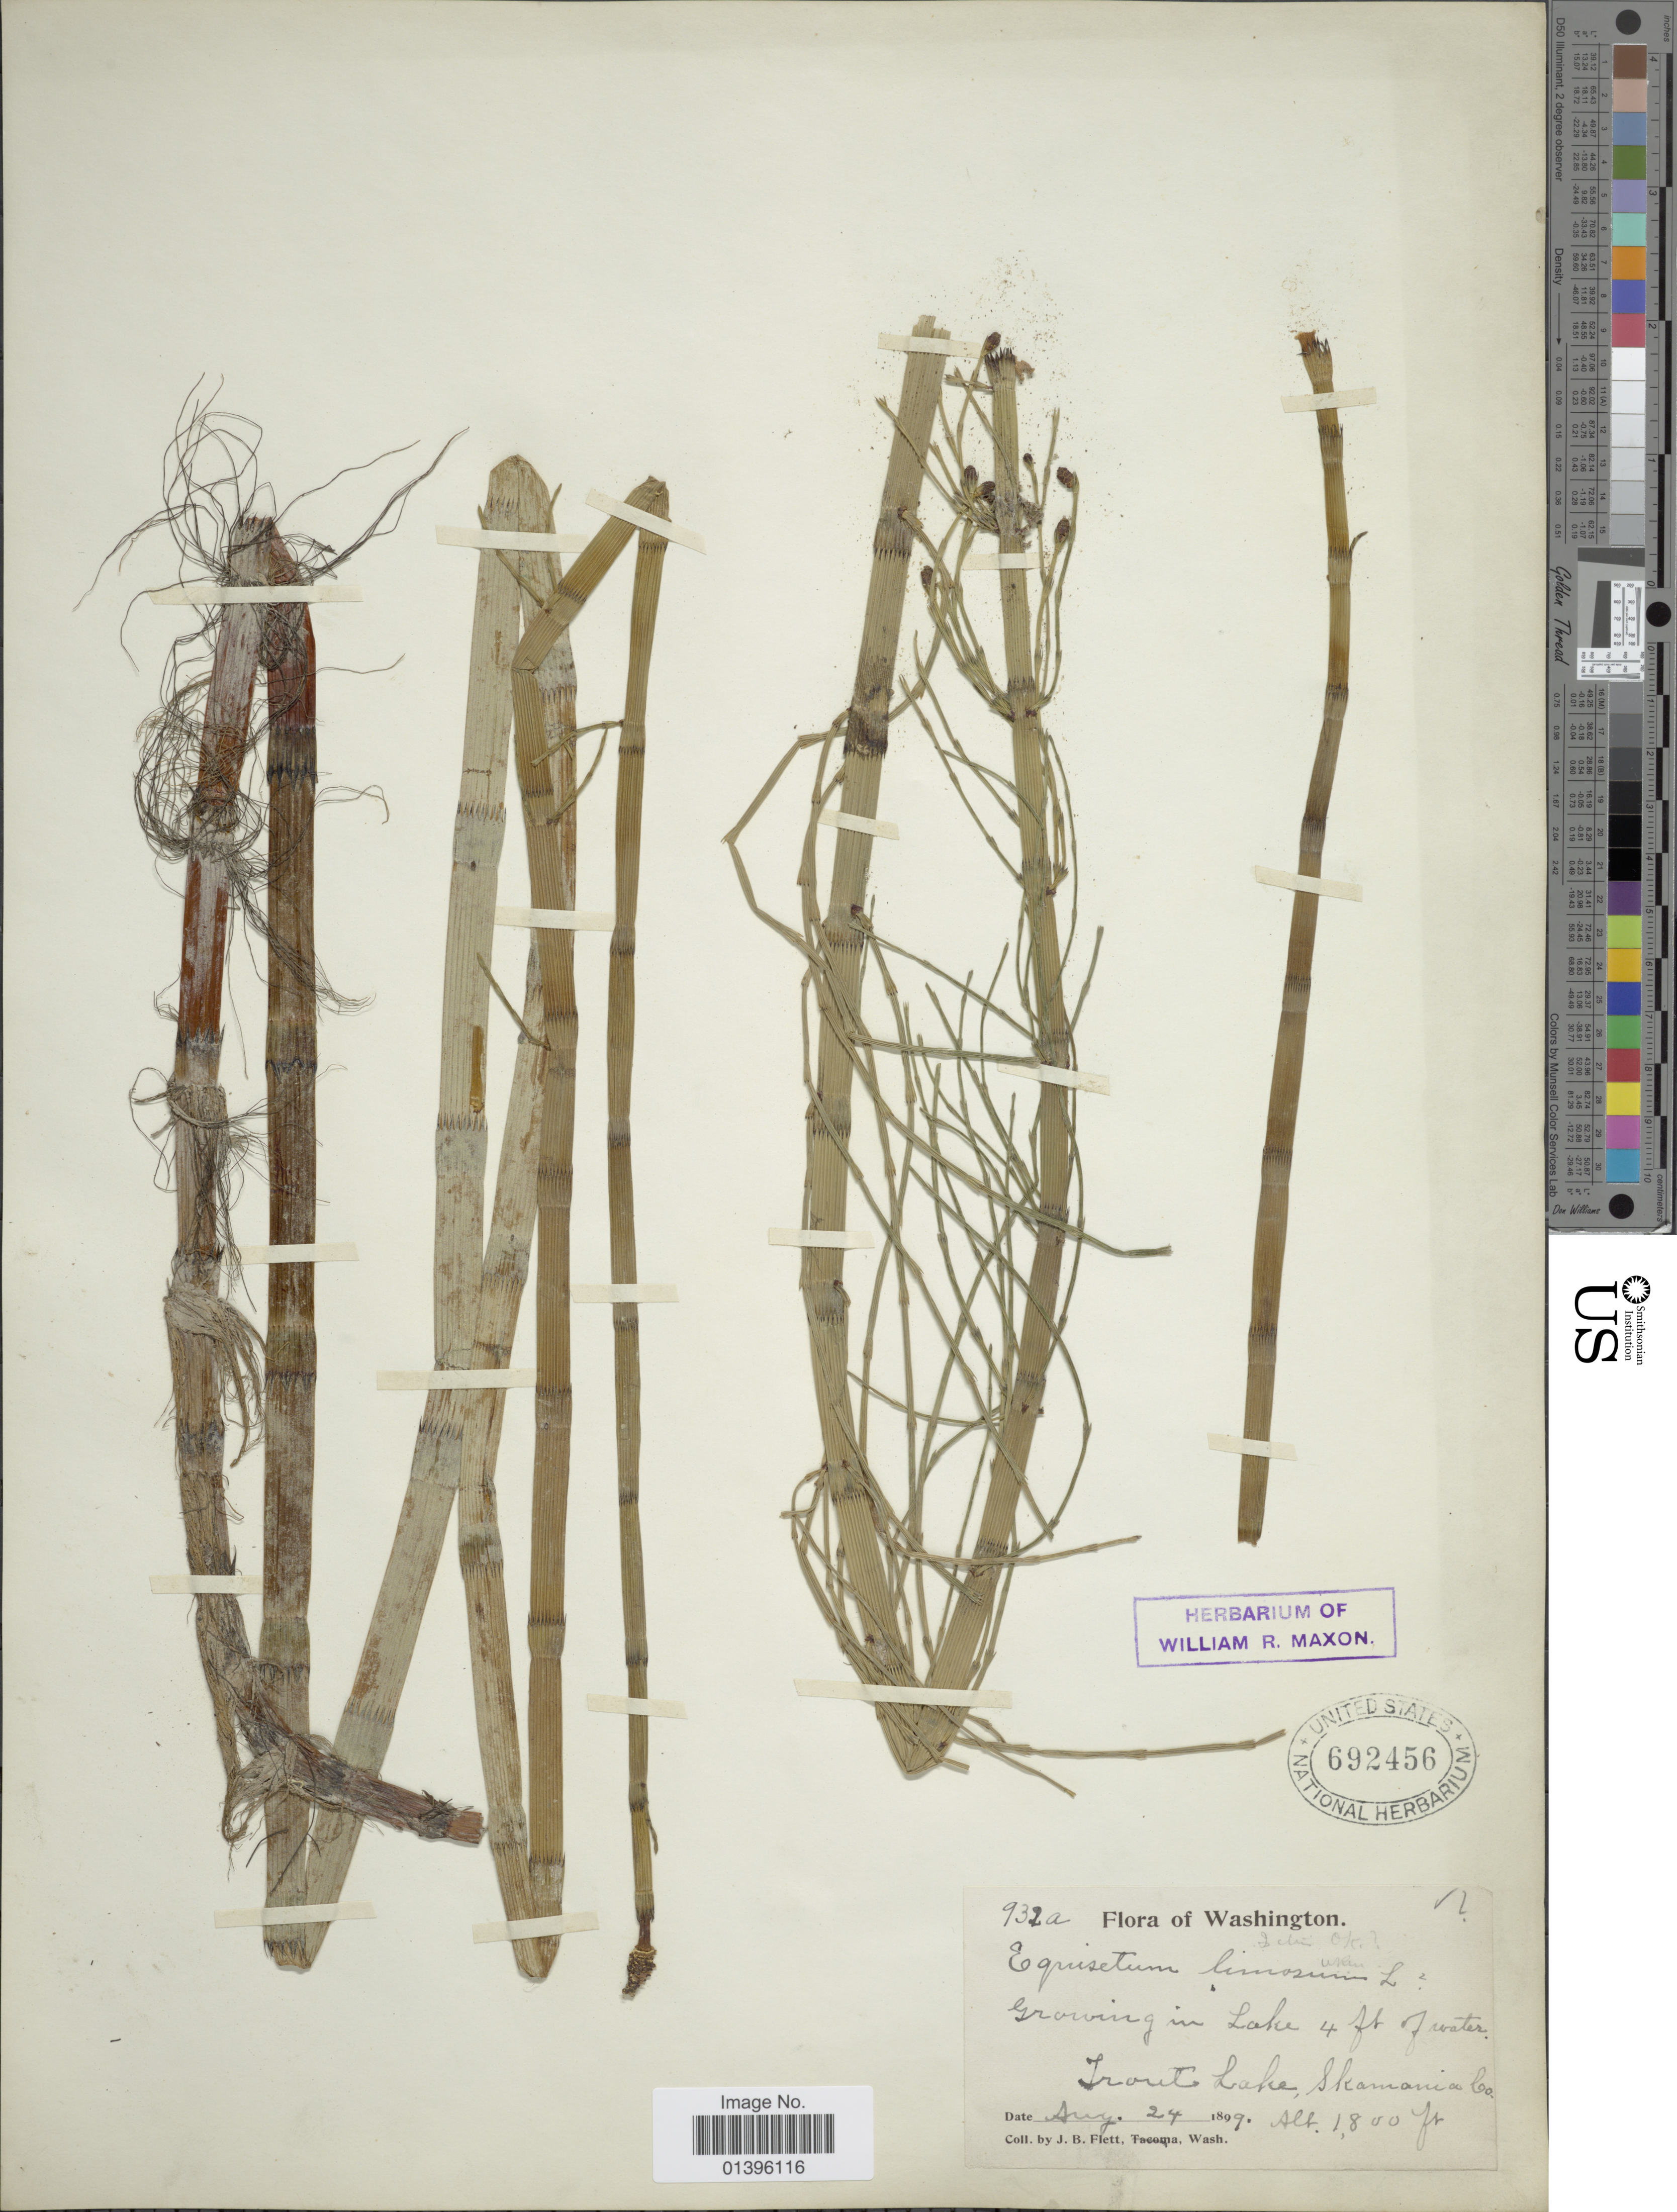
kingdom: Plantae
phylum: Tracheophyta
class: Polypodiopsida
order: Equisetales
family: Equisetaceae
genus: Equisetum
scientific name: Equisetum fluviatile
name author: L.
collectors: J. Flett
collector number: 932a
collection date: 1899-08-24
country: United States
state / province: Washington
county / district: Skamania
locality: Trout Lake, Skamania Co.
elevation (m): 549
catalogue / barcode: US 692456